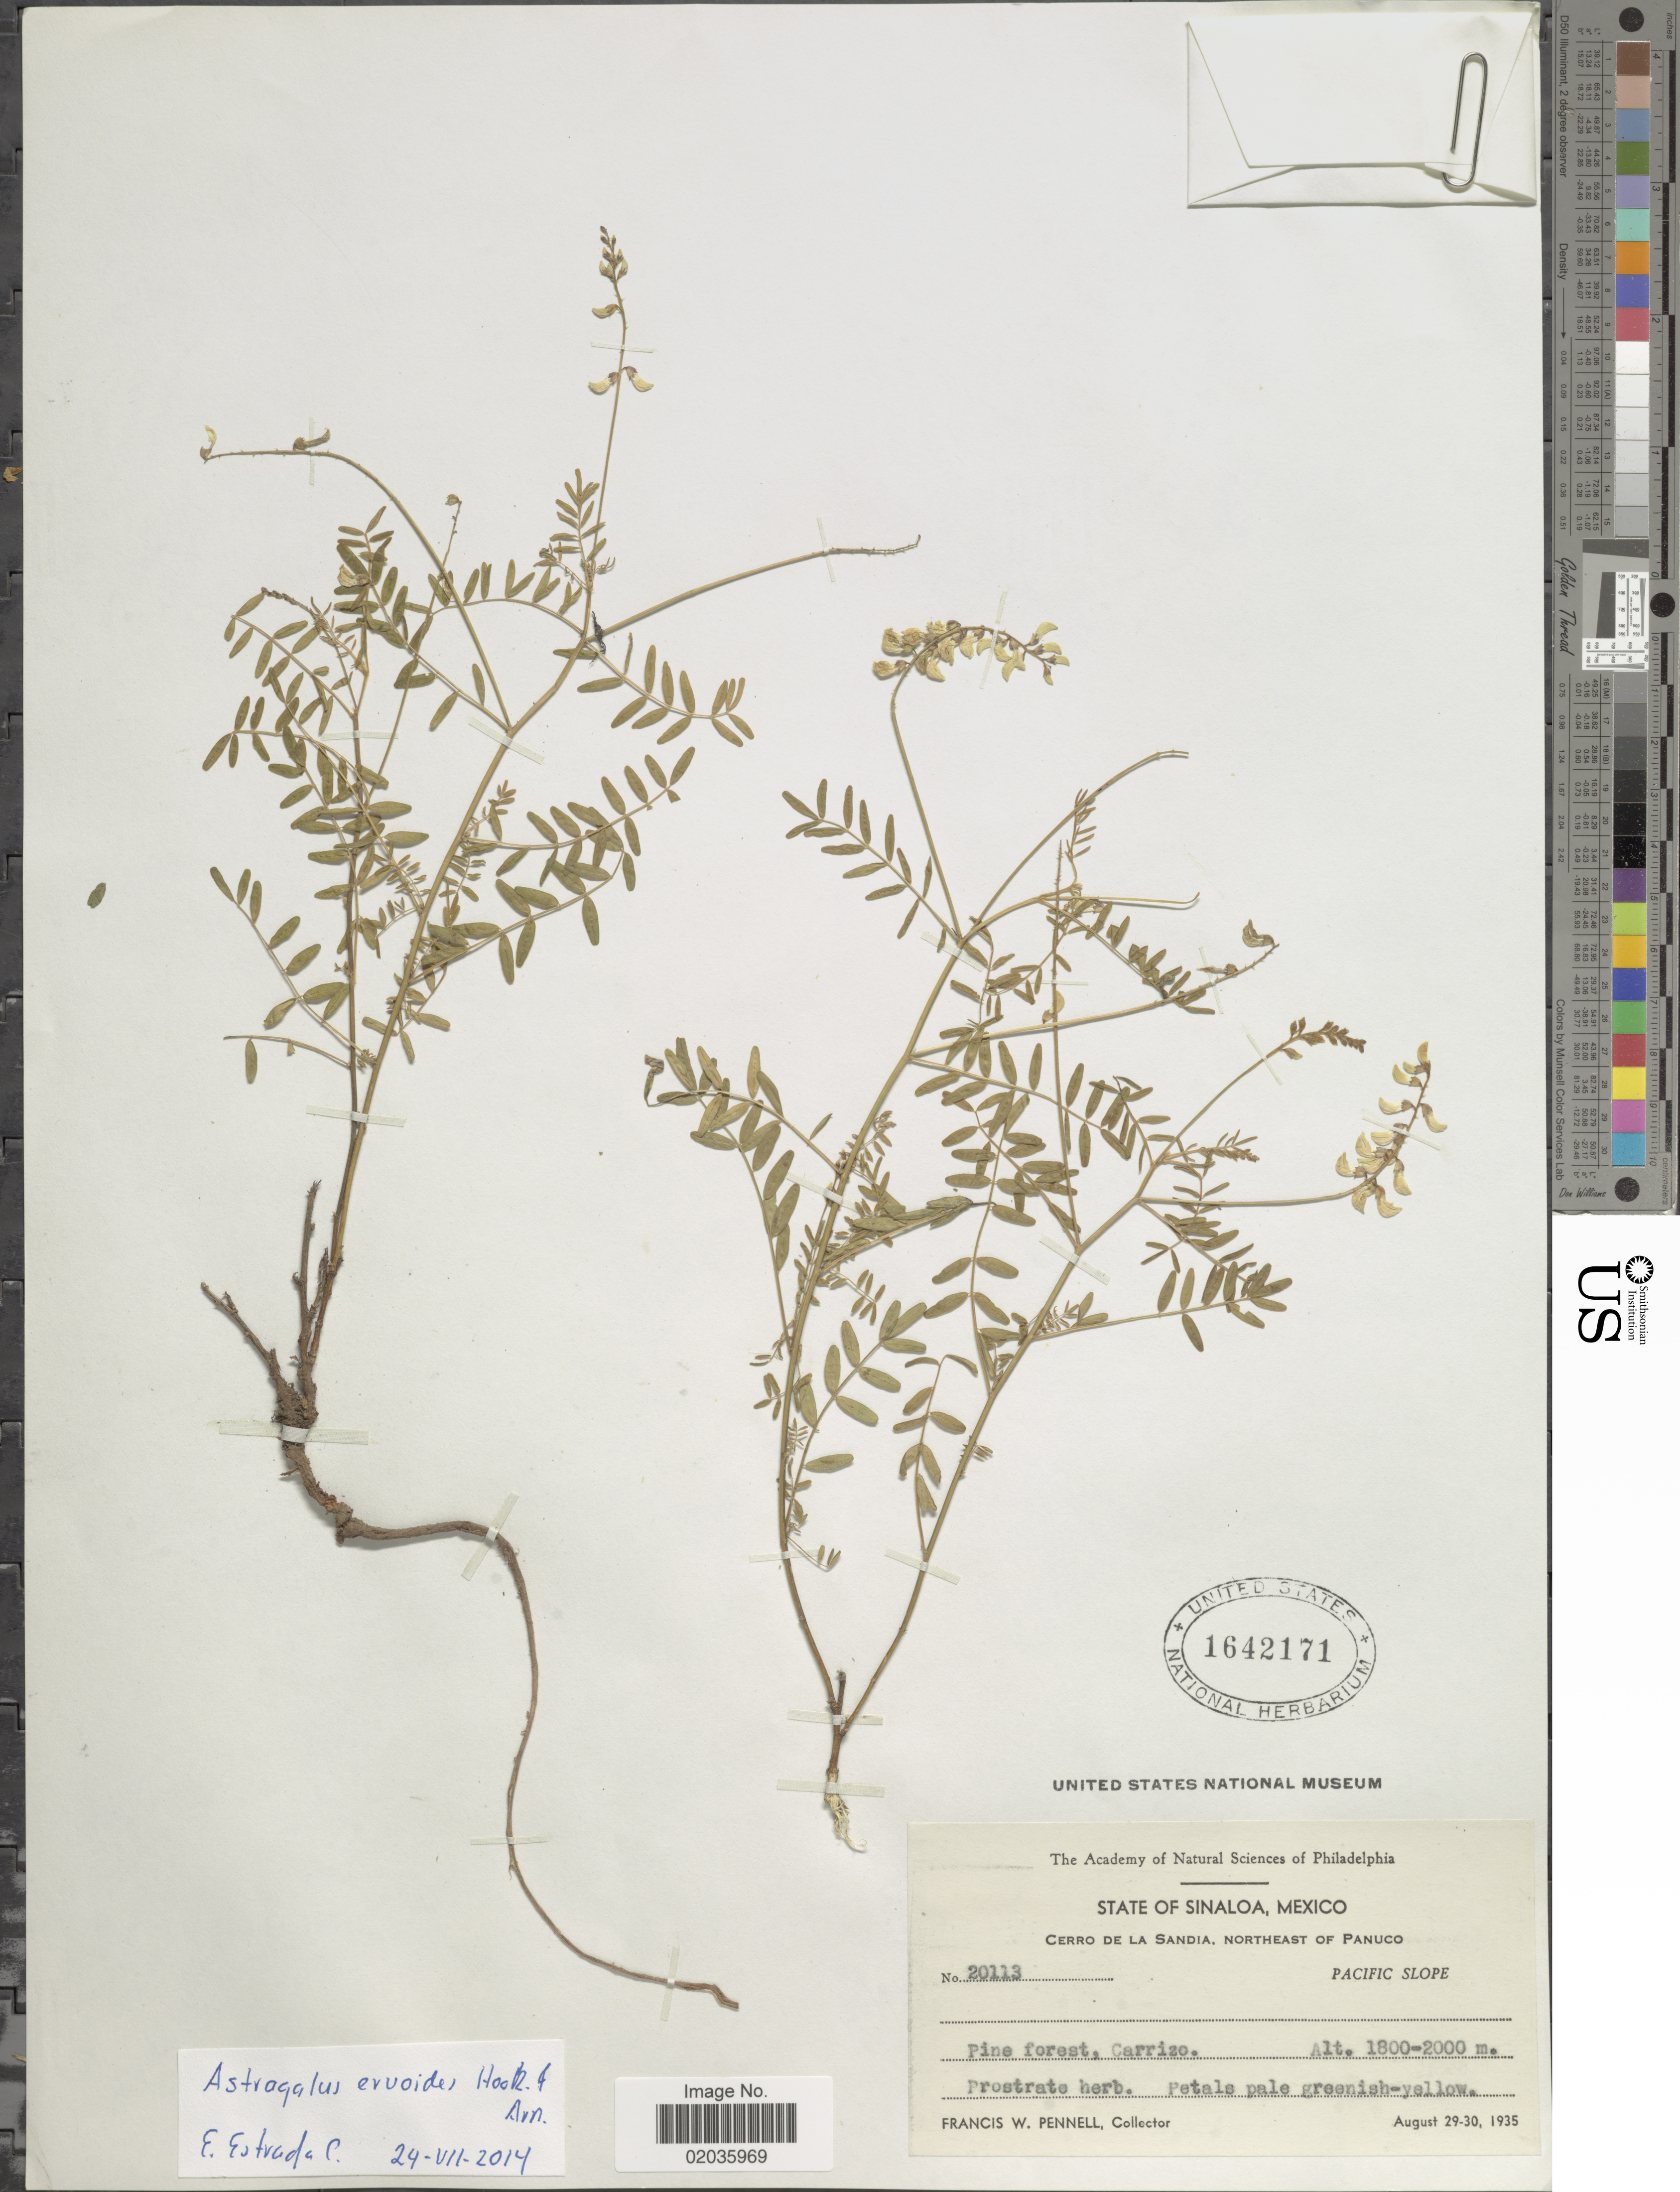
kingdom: Plantae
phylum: Tracheophyta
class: Magnoliopsida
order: Fabales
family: Fabaceae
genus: Astragalus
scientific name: Astragalus ervoides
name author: Turcz.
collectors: F. W. Pennell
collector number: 20113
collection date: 1935-08-29/1935-08-30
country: Mexico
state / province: Sinaloa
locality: State of Sinaloa, Mexico. Cerro de La Sandia, Northeast of Panuco. Pacific Slope.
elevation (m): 1800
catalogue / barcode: US 1642171